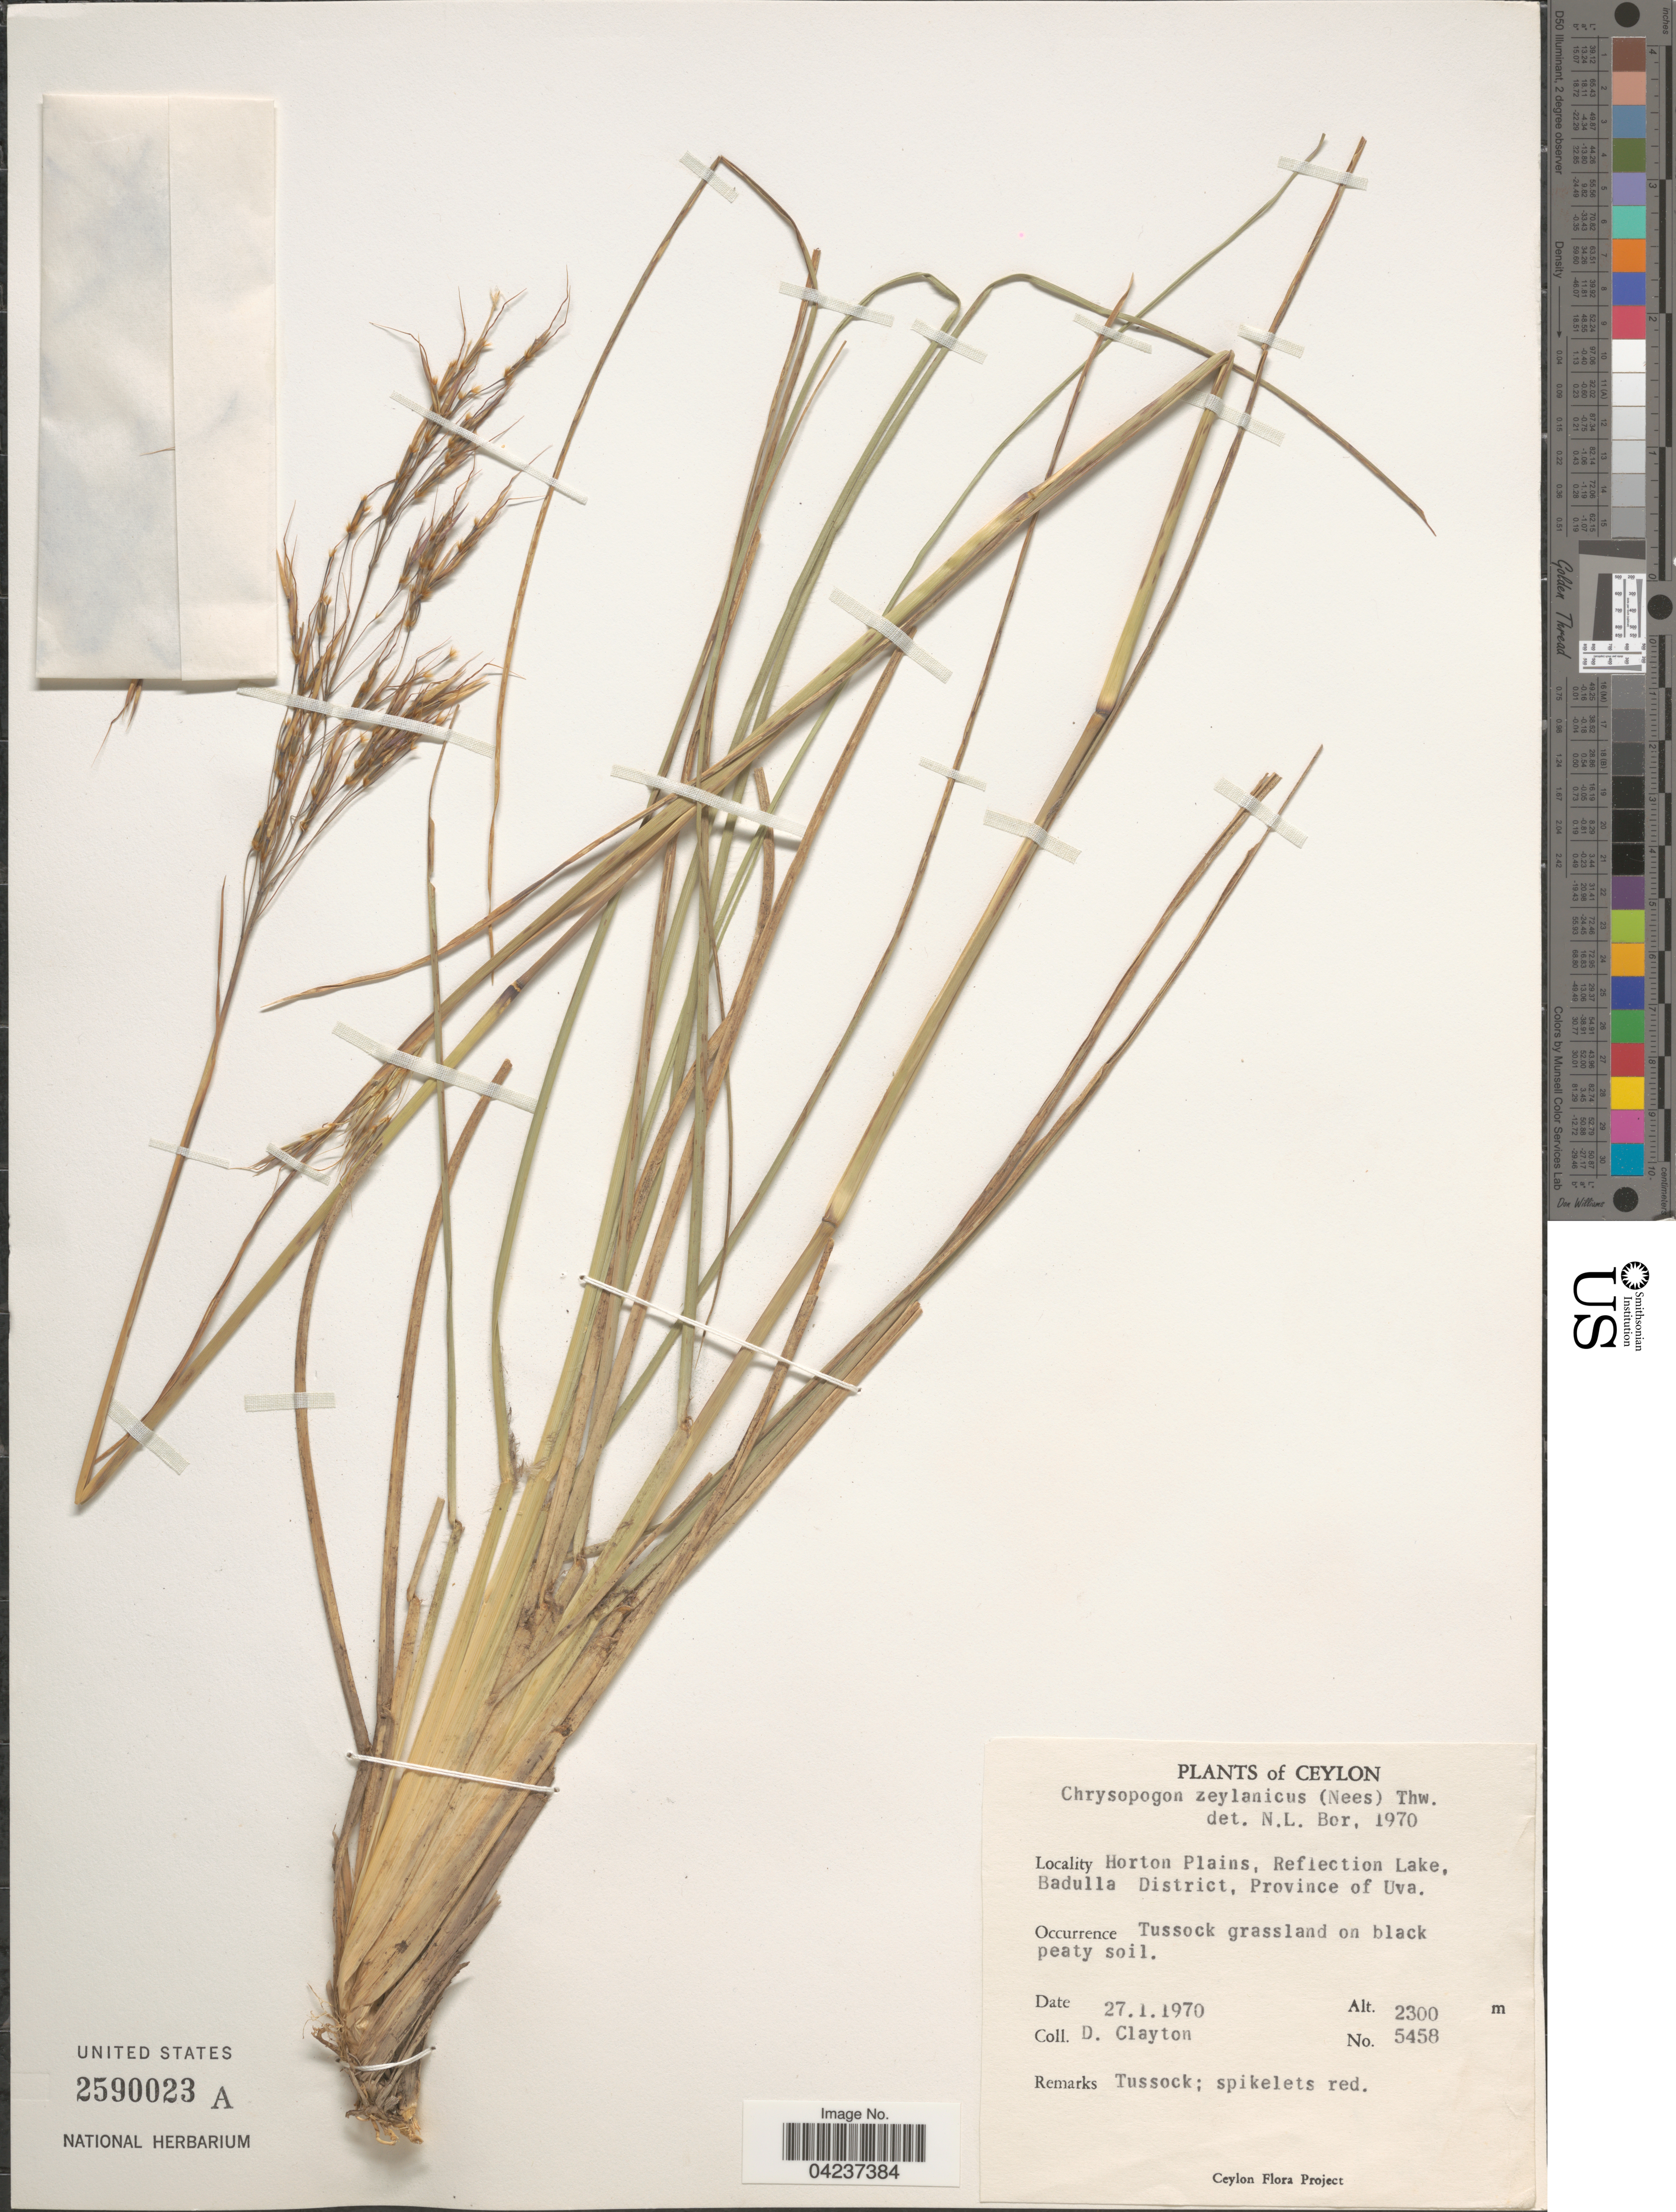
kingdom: Plantae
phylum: Tracheophyta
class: Liliopsida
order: Poales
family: Poaceae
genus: Chrysopogon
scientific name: Chrysopogon nodulibarbis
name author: (Hochst. ex Steud.) Henr.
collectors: D. Clayton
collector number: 5458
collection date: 1970-01-27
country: Sri Lanka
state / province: Uva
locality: Ceylon. Horton Plains, Reflection Lake, Badulla District.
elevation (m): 2300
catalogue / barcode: US 2590023A